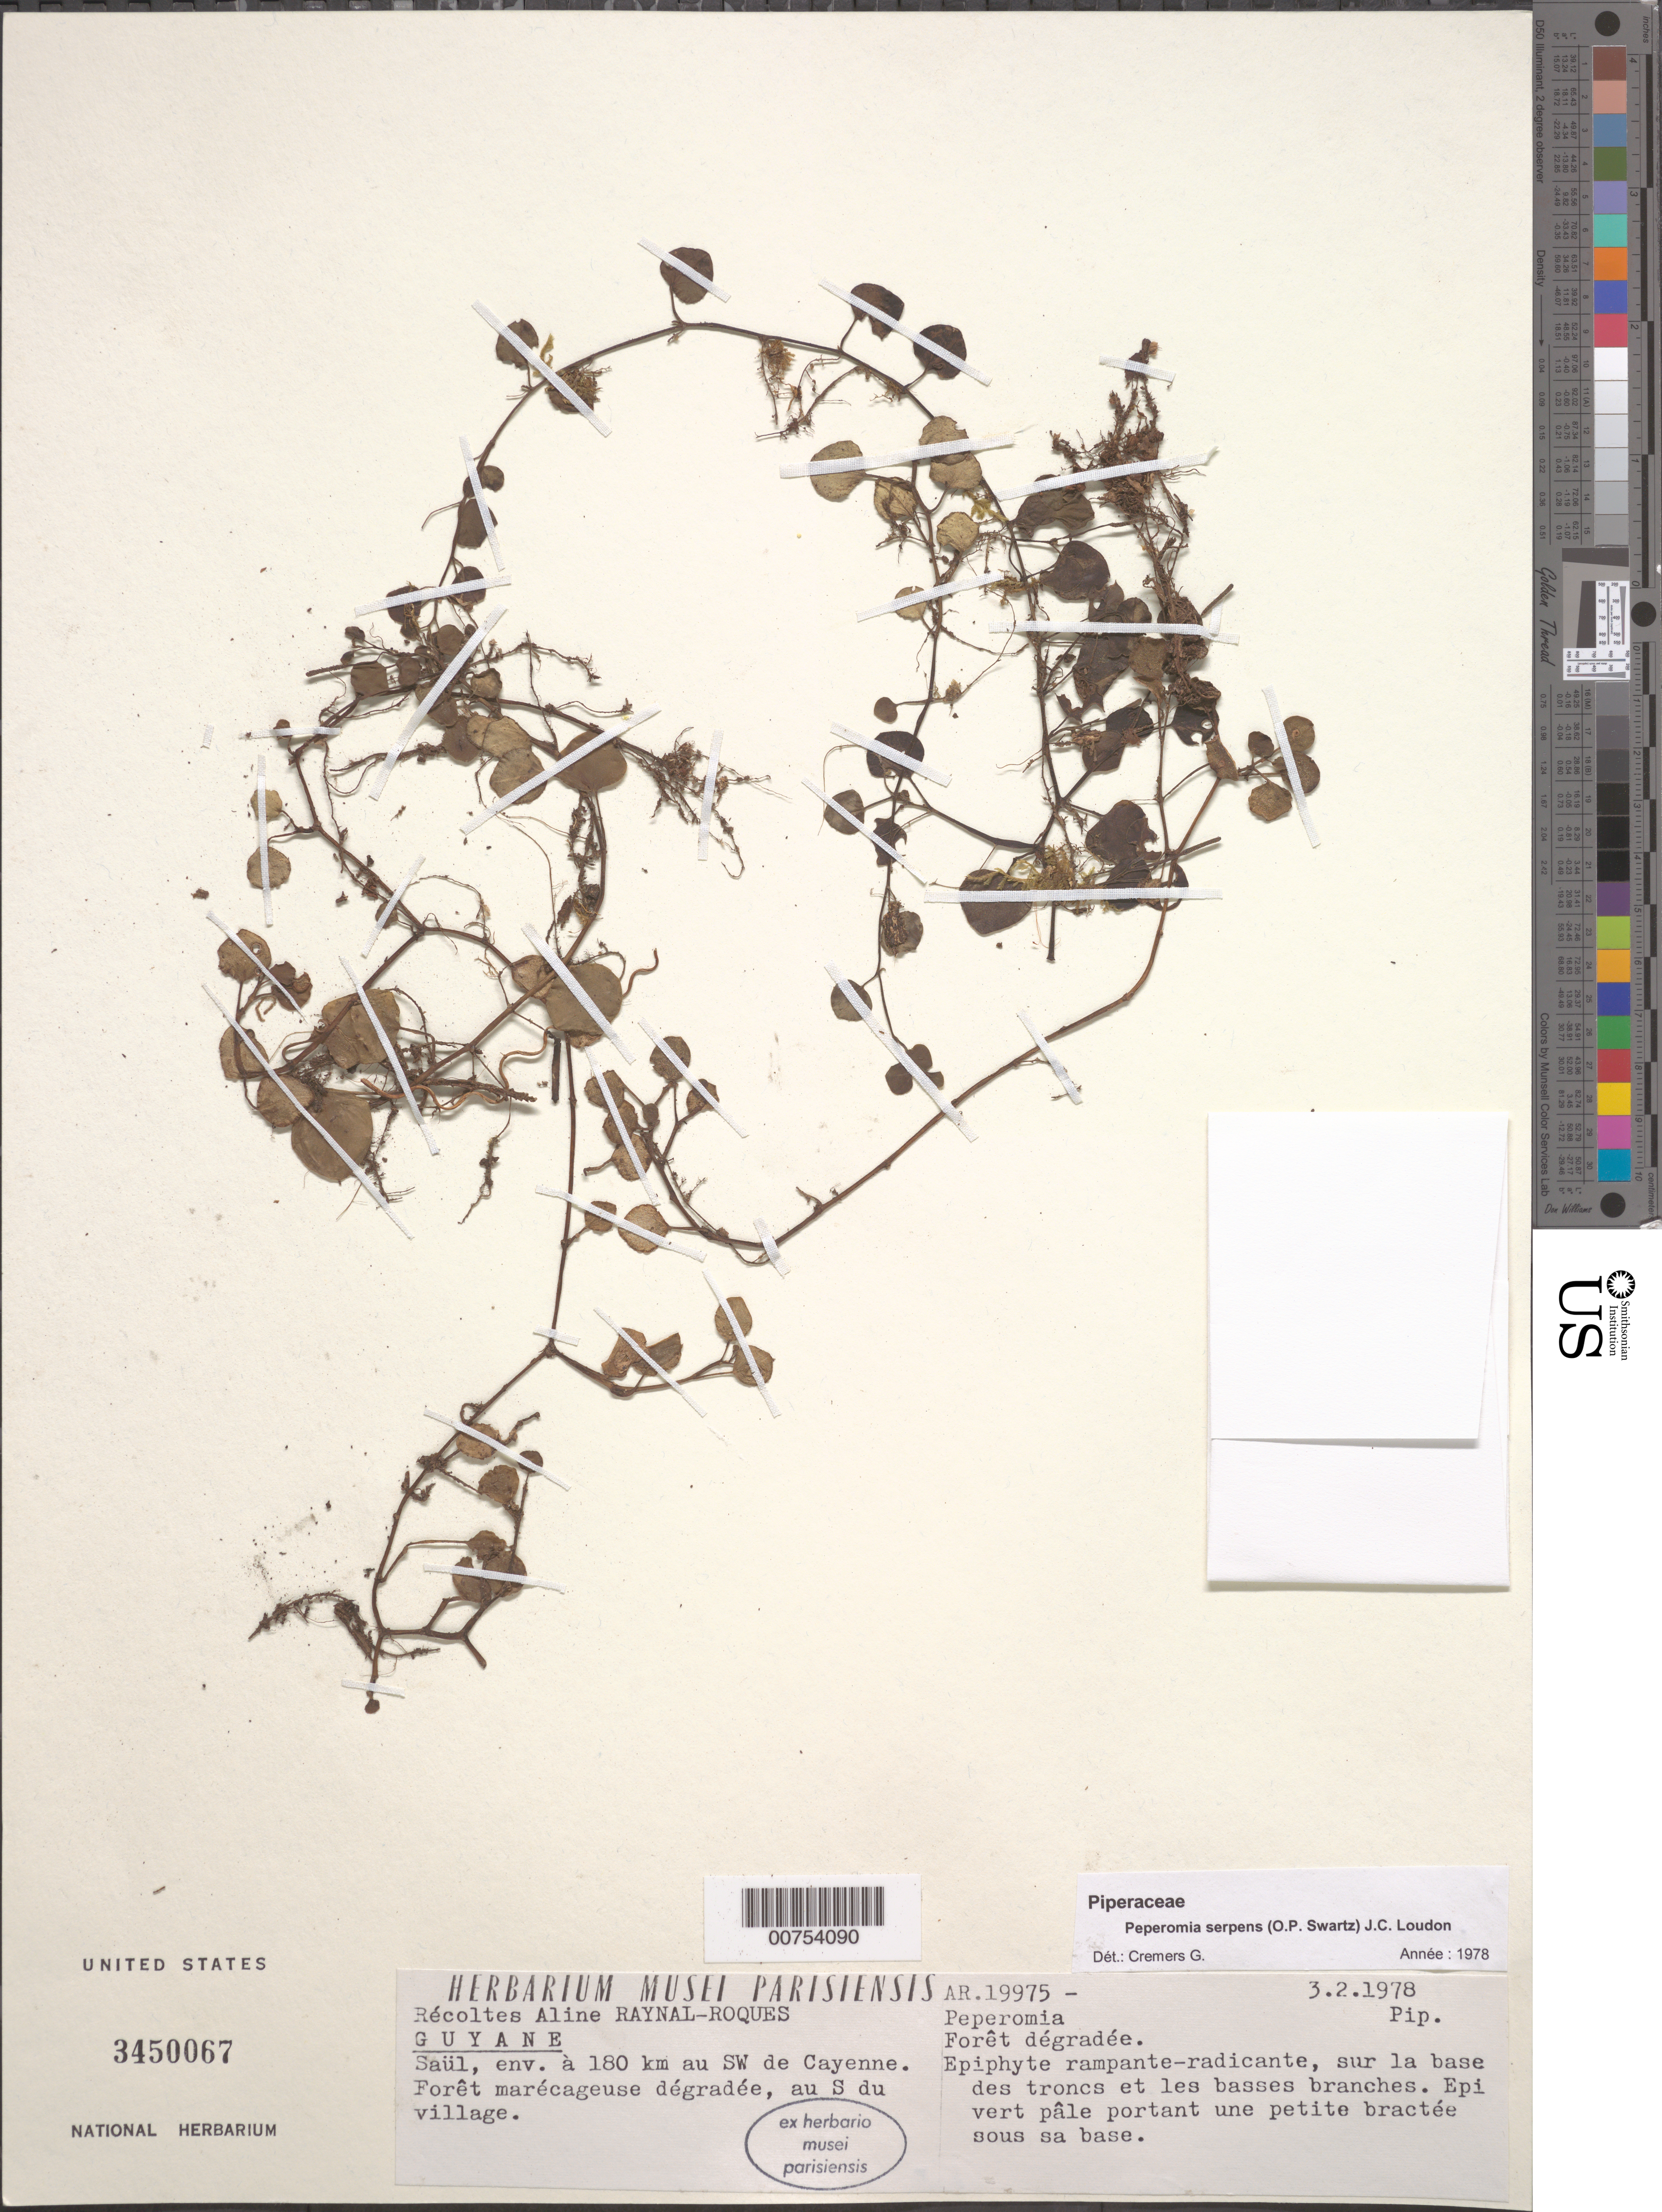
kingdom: Plantae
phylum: Tracheophyta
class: Magnoliopsida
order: Piperales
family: Piperaceae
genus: Peperomia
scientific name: Peperomia serpens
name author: (Sw.) Loudon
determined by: Cremers, Georges A.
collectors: A. M. Raynal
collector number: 19975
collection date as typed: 3-Feb-78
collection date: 1978-02-03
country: French Guiana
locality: Saül, 180 km SW of Cayenne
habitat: Disturbed forest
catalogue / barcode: US 3450067